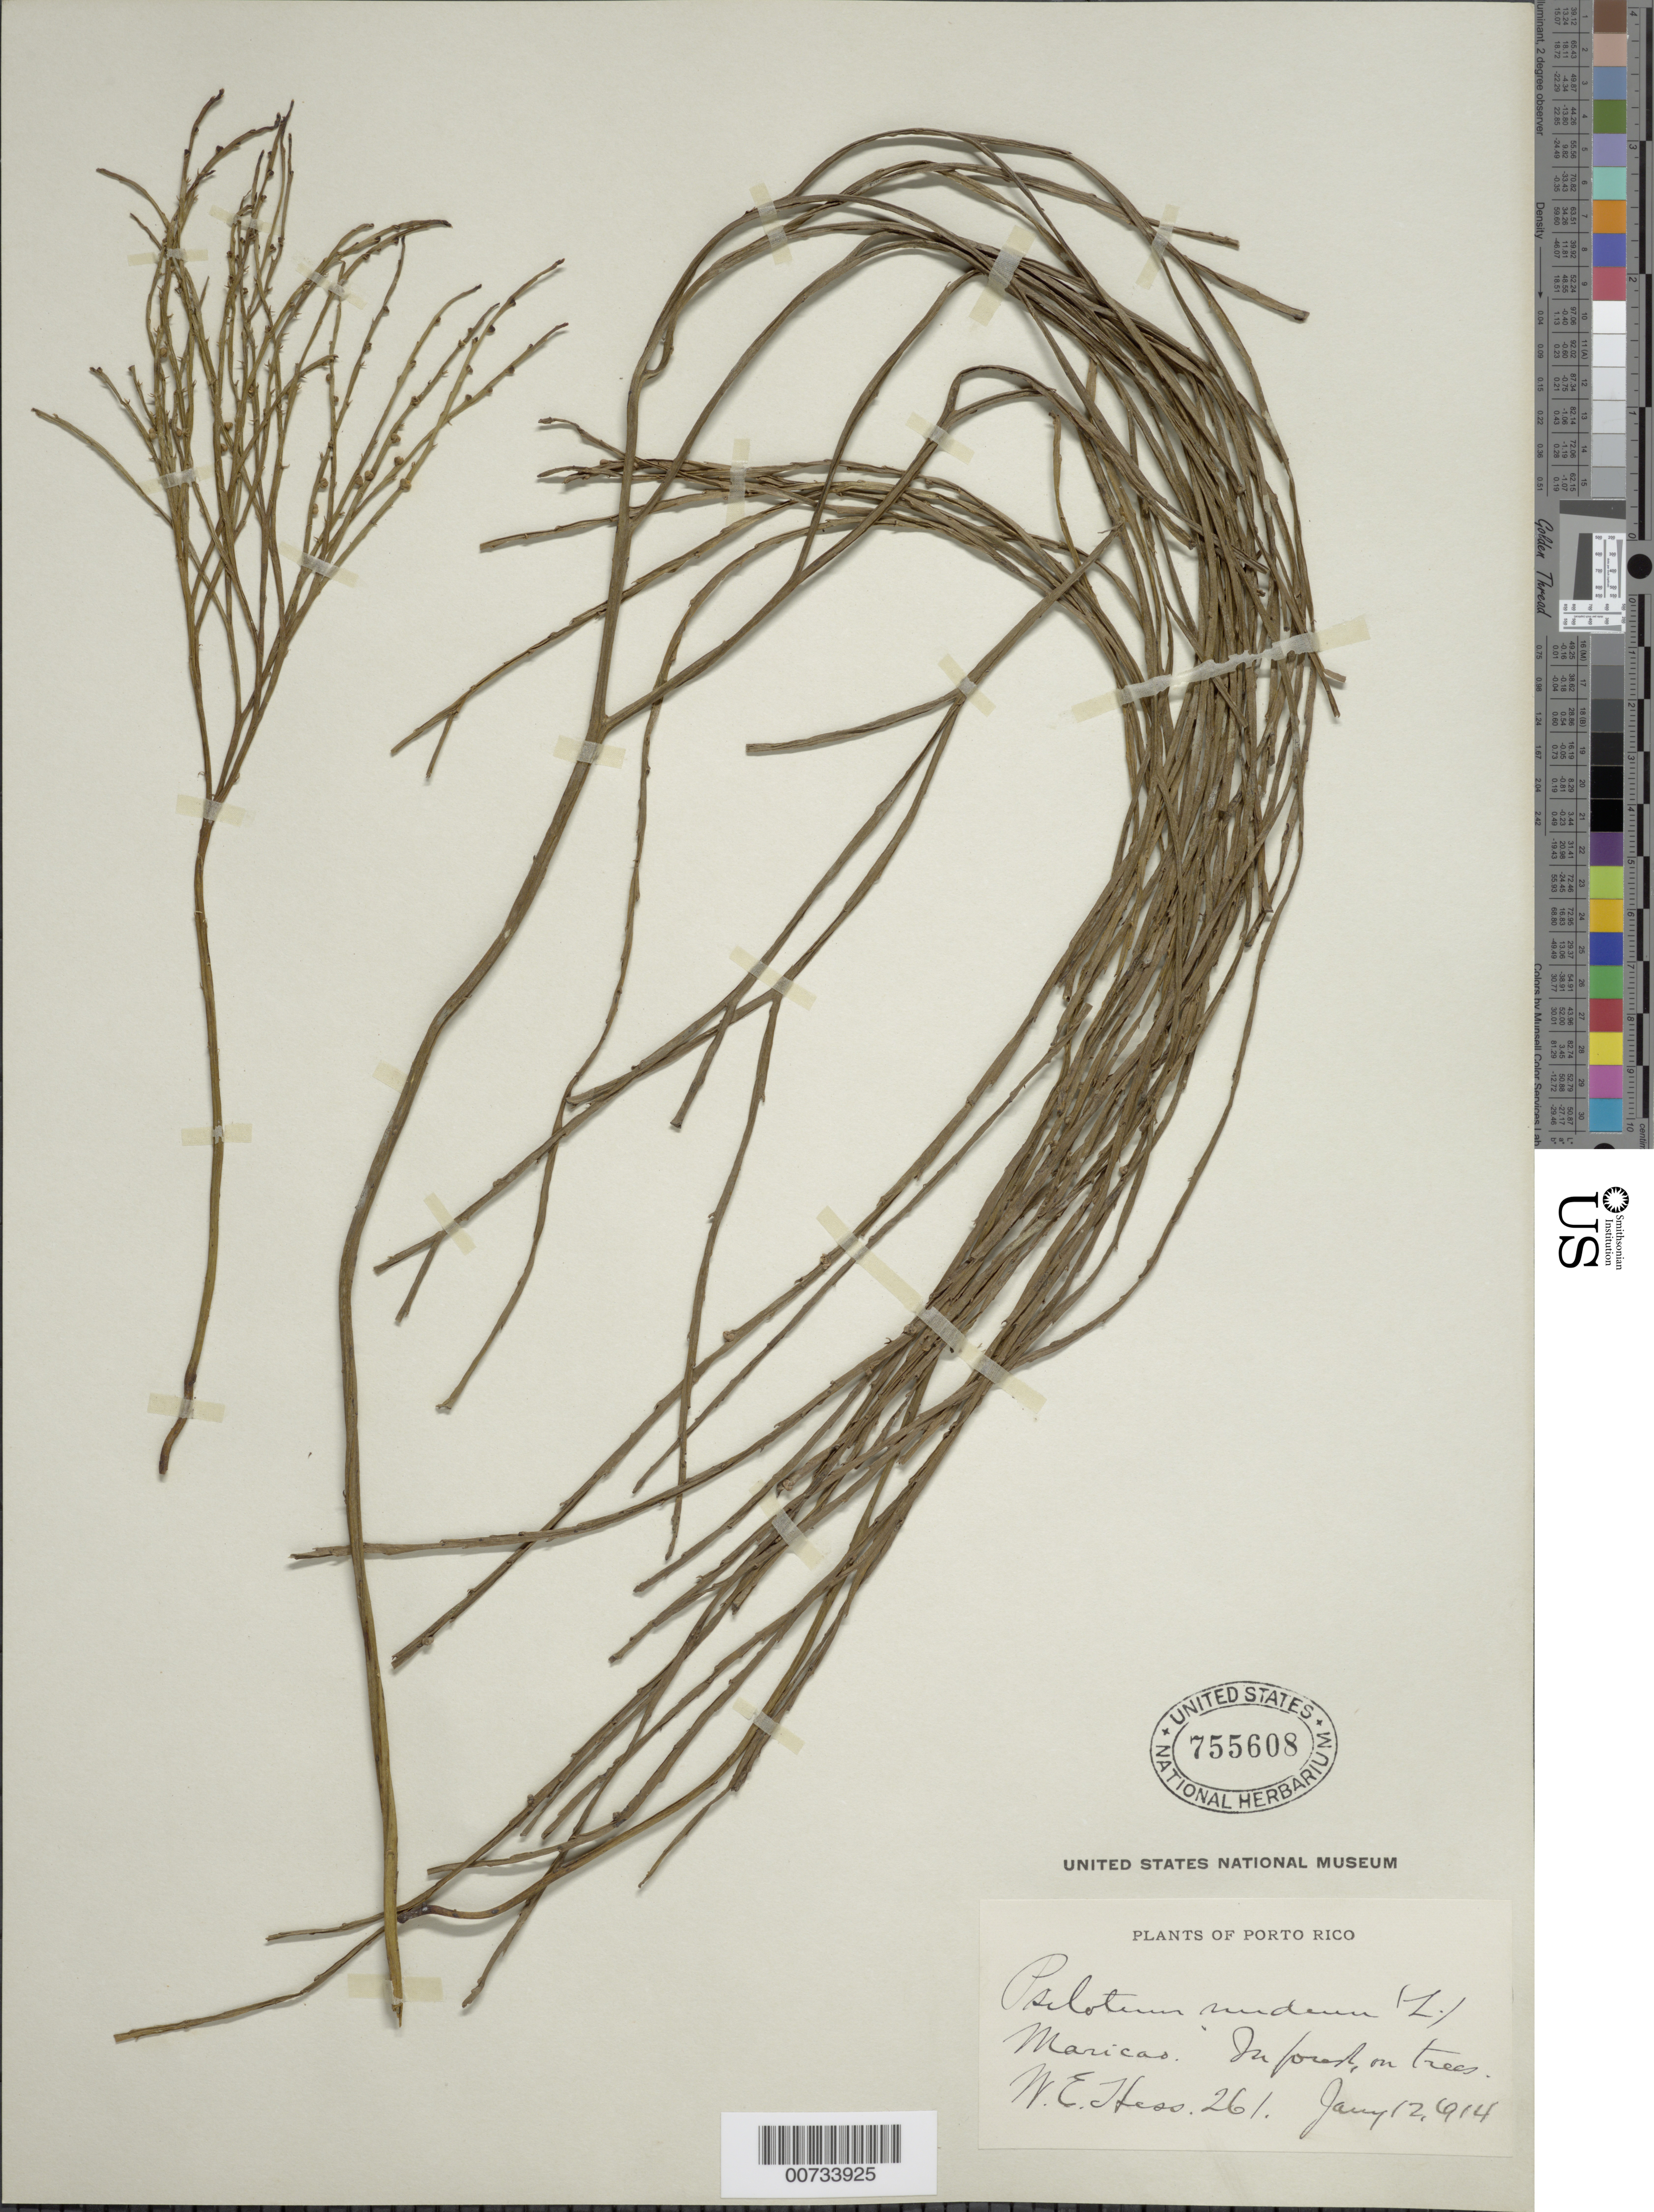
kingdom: Plantae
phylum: Tracheophyta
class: Polypodiopsida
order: Psilotales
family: Psilotaceae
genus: Psilotum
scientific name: Psilotum nudum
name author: (L.) P. Beauv.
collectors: W. Hess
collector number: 261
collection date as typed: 12 Jan 1914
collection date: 1914-01-12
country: Puerto Rico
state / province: Maricao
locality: Maricao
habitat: In forest, on trees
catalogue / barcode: US 755608